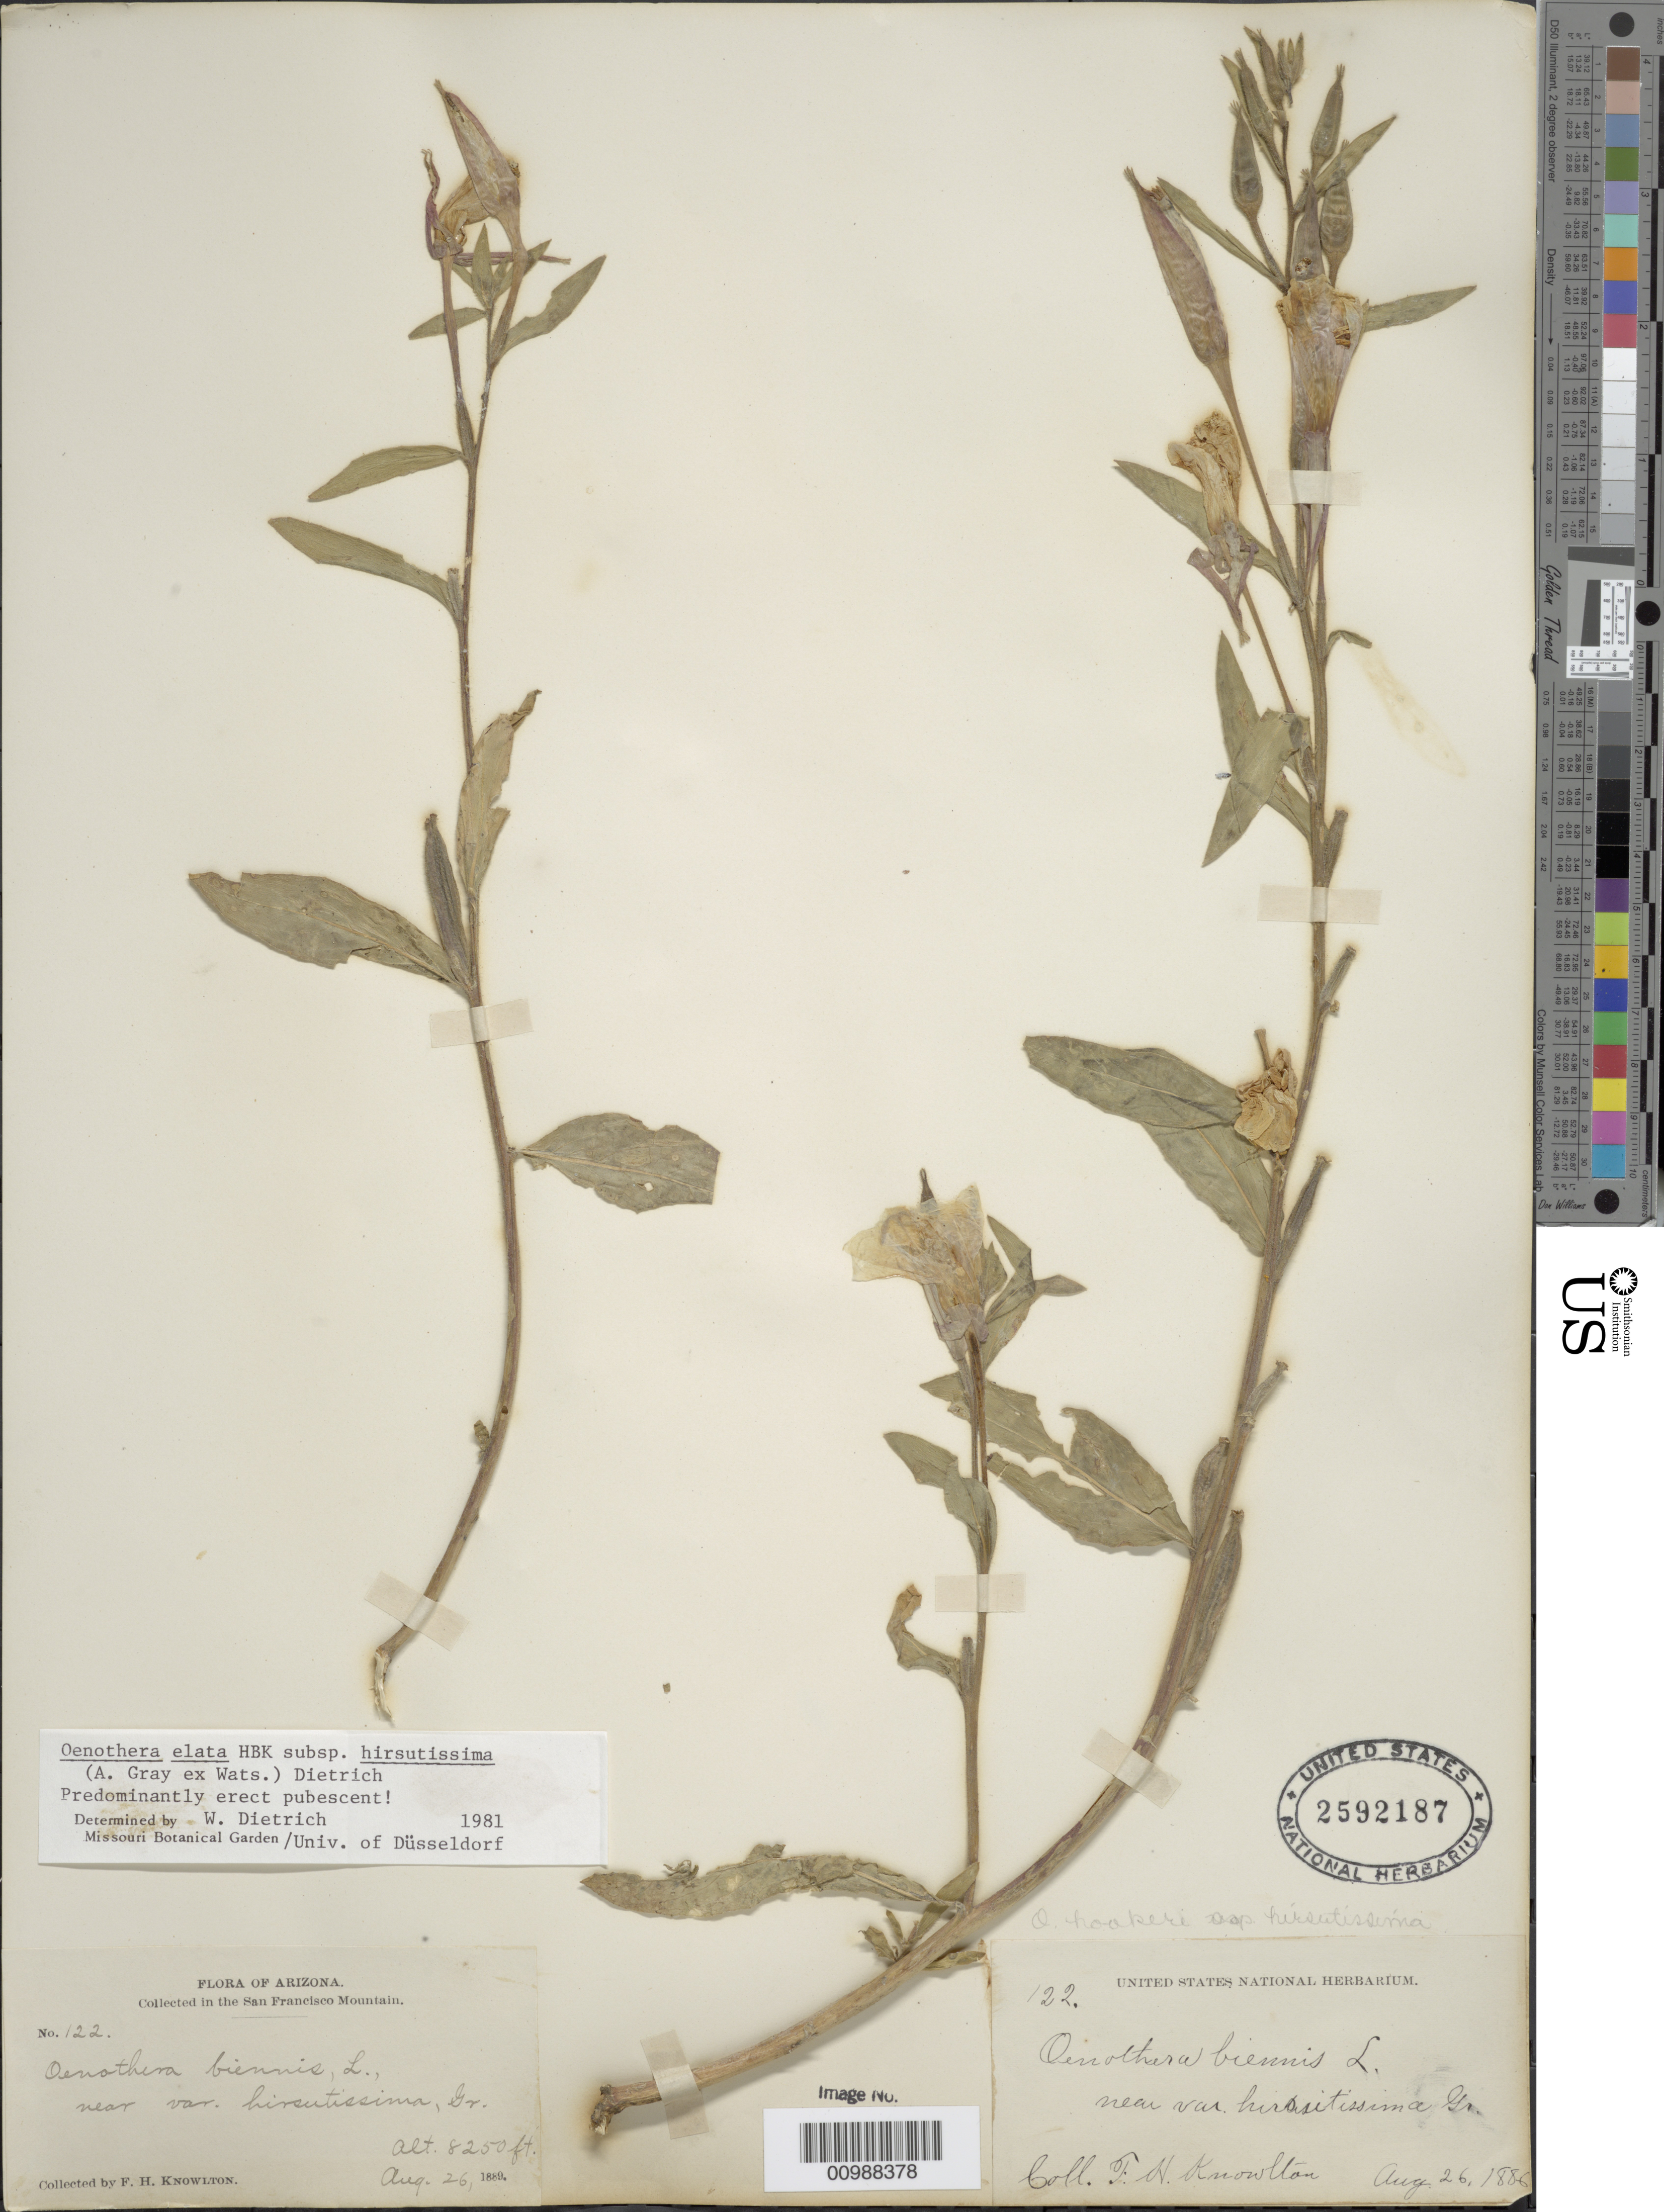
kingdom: Plantae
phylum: Tracheophyta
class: Magnoliopsida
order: Myrtales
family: Onagraceae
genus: Oenothera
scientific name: Oenothera elata subsp. hirsutissima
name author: (A. Gray ex S. Watson) W. Dietr.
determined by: Dietrich, W.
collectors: F. H. Knowlton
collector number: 122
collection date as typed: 26 Aug 1886 or 26 Aug 1889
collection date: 1886-08-26/1889-08-26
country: United States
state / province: Arizona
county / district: Coconino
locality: San Francisco Mountains.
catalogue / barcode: US 2592187